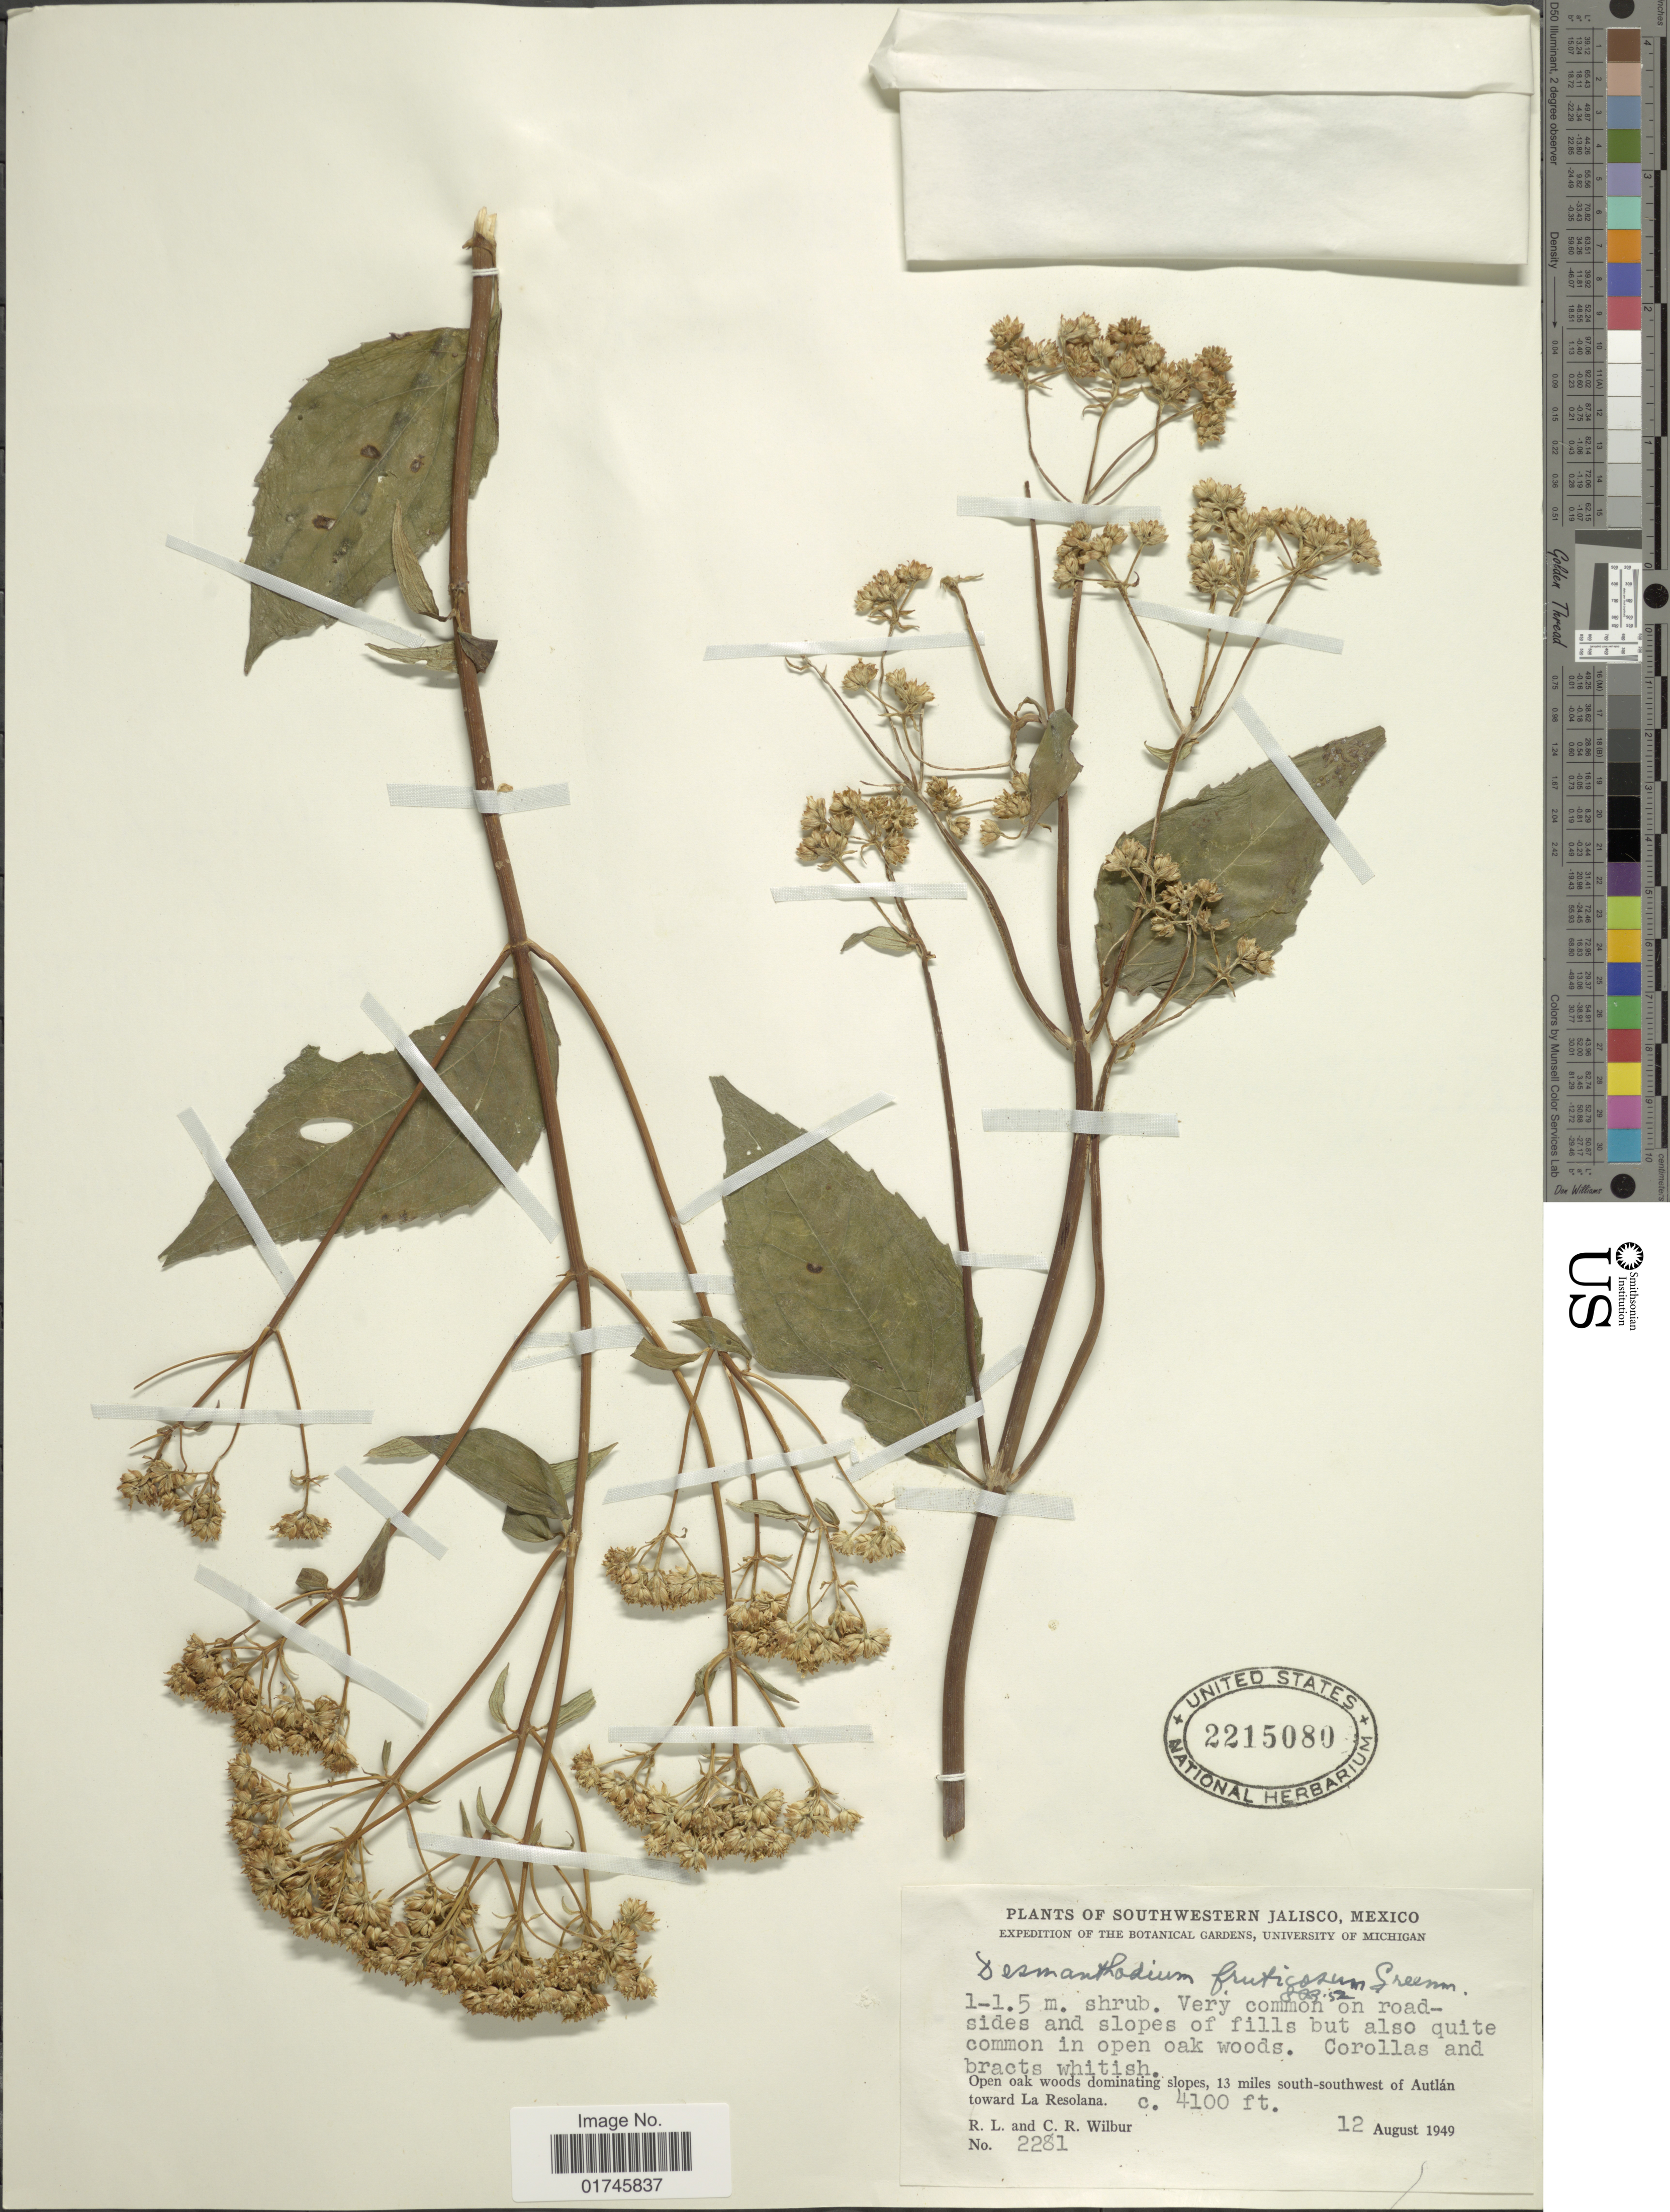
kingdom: Plantae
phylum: Tracheophyta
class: Magnoliopsida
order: Asterales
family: Asteraceae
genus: Desmanthodium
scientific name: Desmanthodium fruticosum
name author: Greenm.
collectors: R. L. Wilbur & C. Wilbur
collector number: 281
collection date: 1949-08-12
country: Mexico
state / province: Jalisco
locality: Southwestern Jalisco, Mexico. 13 miles south-southwest of Autlan toward La Resolana.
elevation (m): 1250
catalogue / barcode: US 2215080